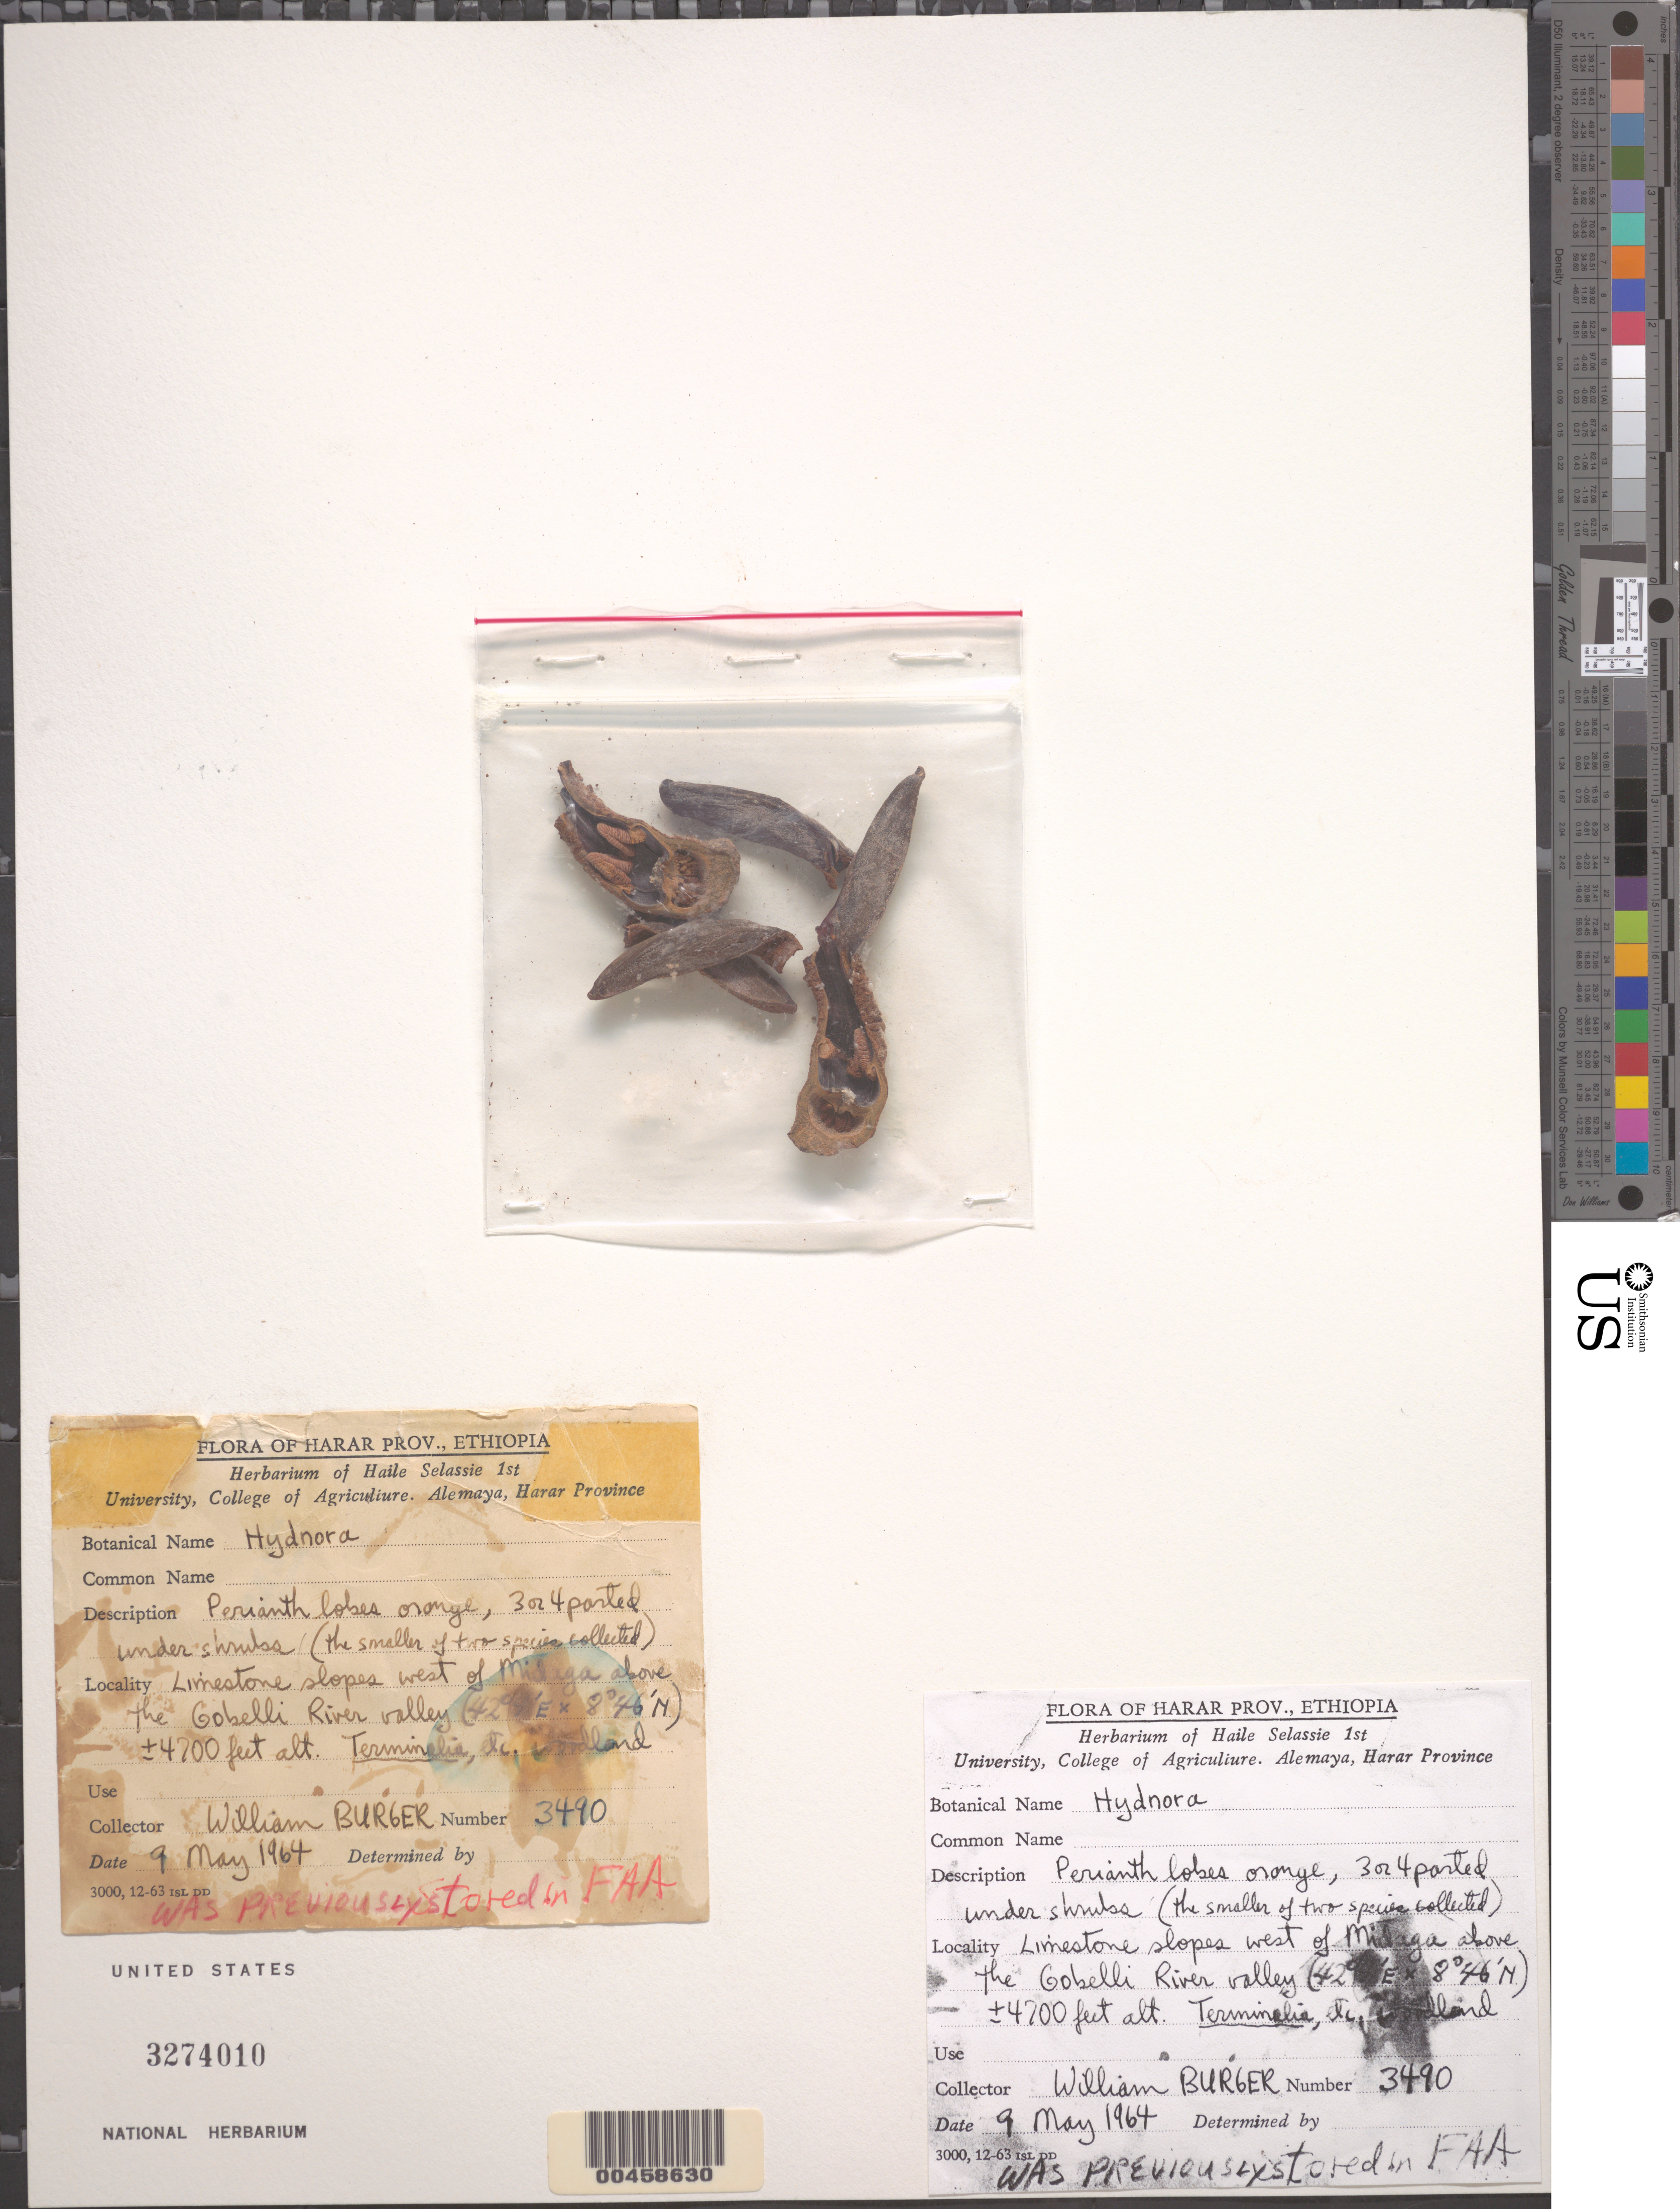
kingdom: Plantae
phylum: Tracheophyta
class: Magnoliopsida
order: Piperales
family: Hydnoraceae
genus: Hydnora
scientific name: Hydnora sp.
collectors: W. Burger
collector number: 3490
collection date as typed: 09 May 1964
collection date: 1964-05-09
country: Ethiopia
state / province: Harari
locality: Midaga, w of; above the gobelli river valley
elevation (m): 1433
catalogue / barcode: US 3274010